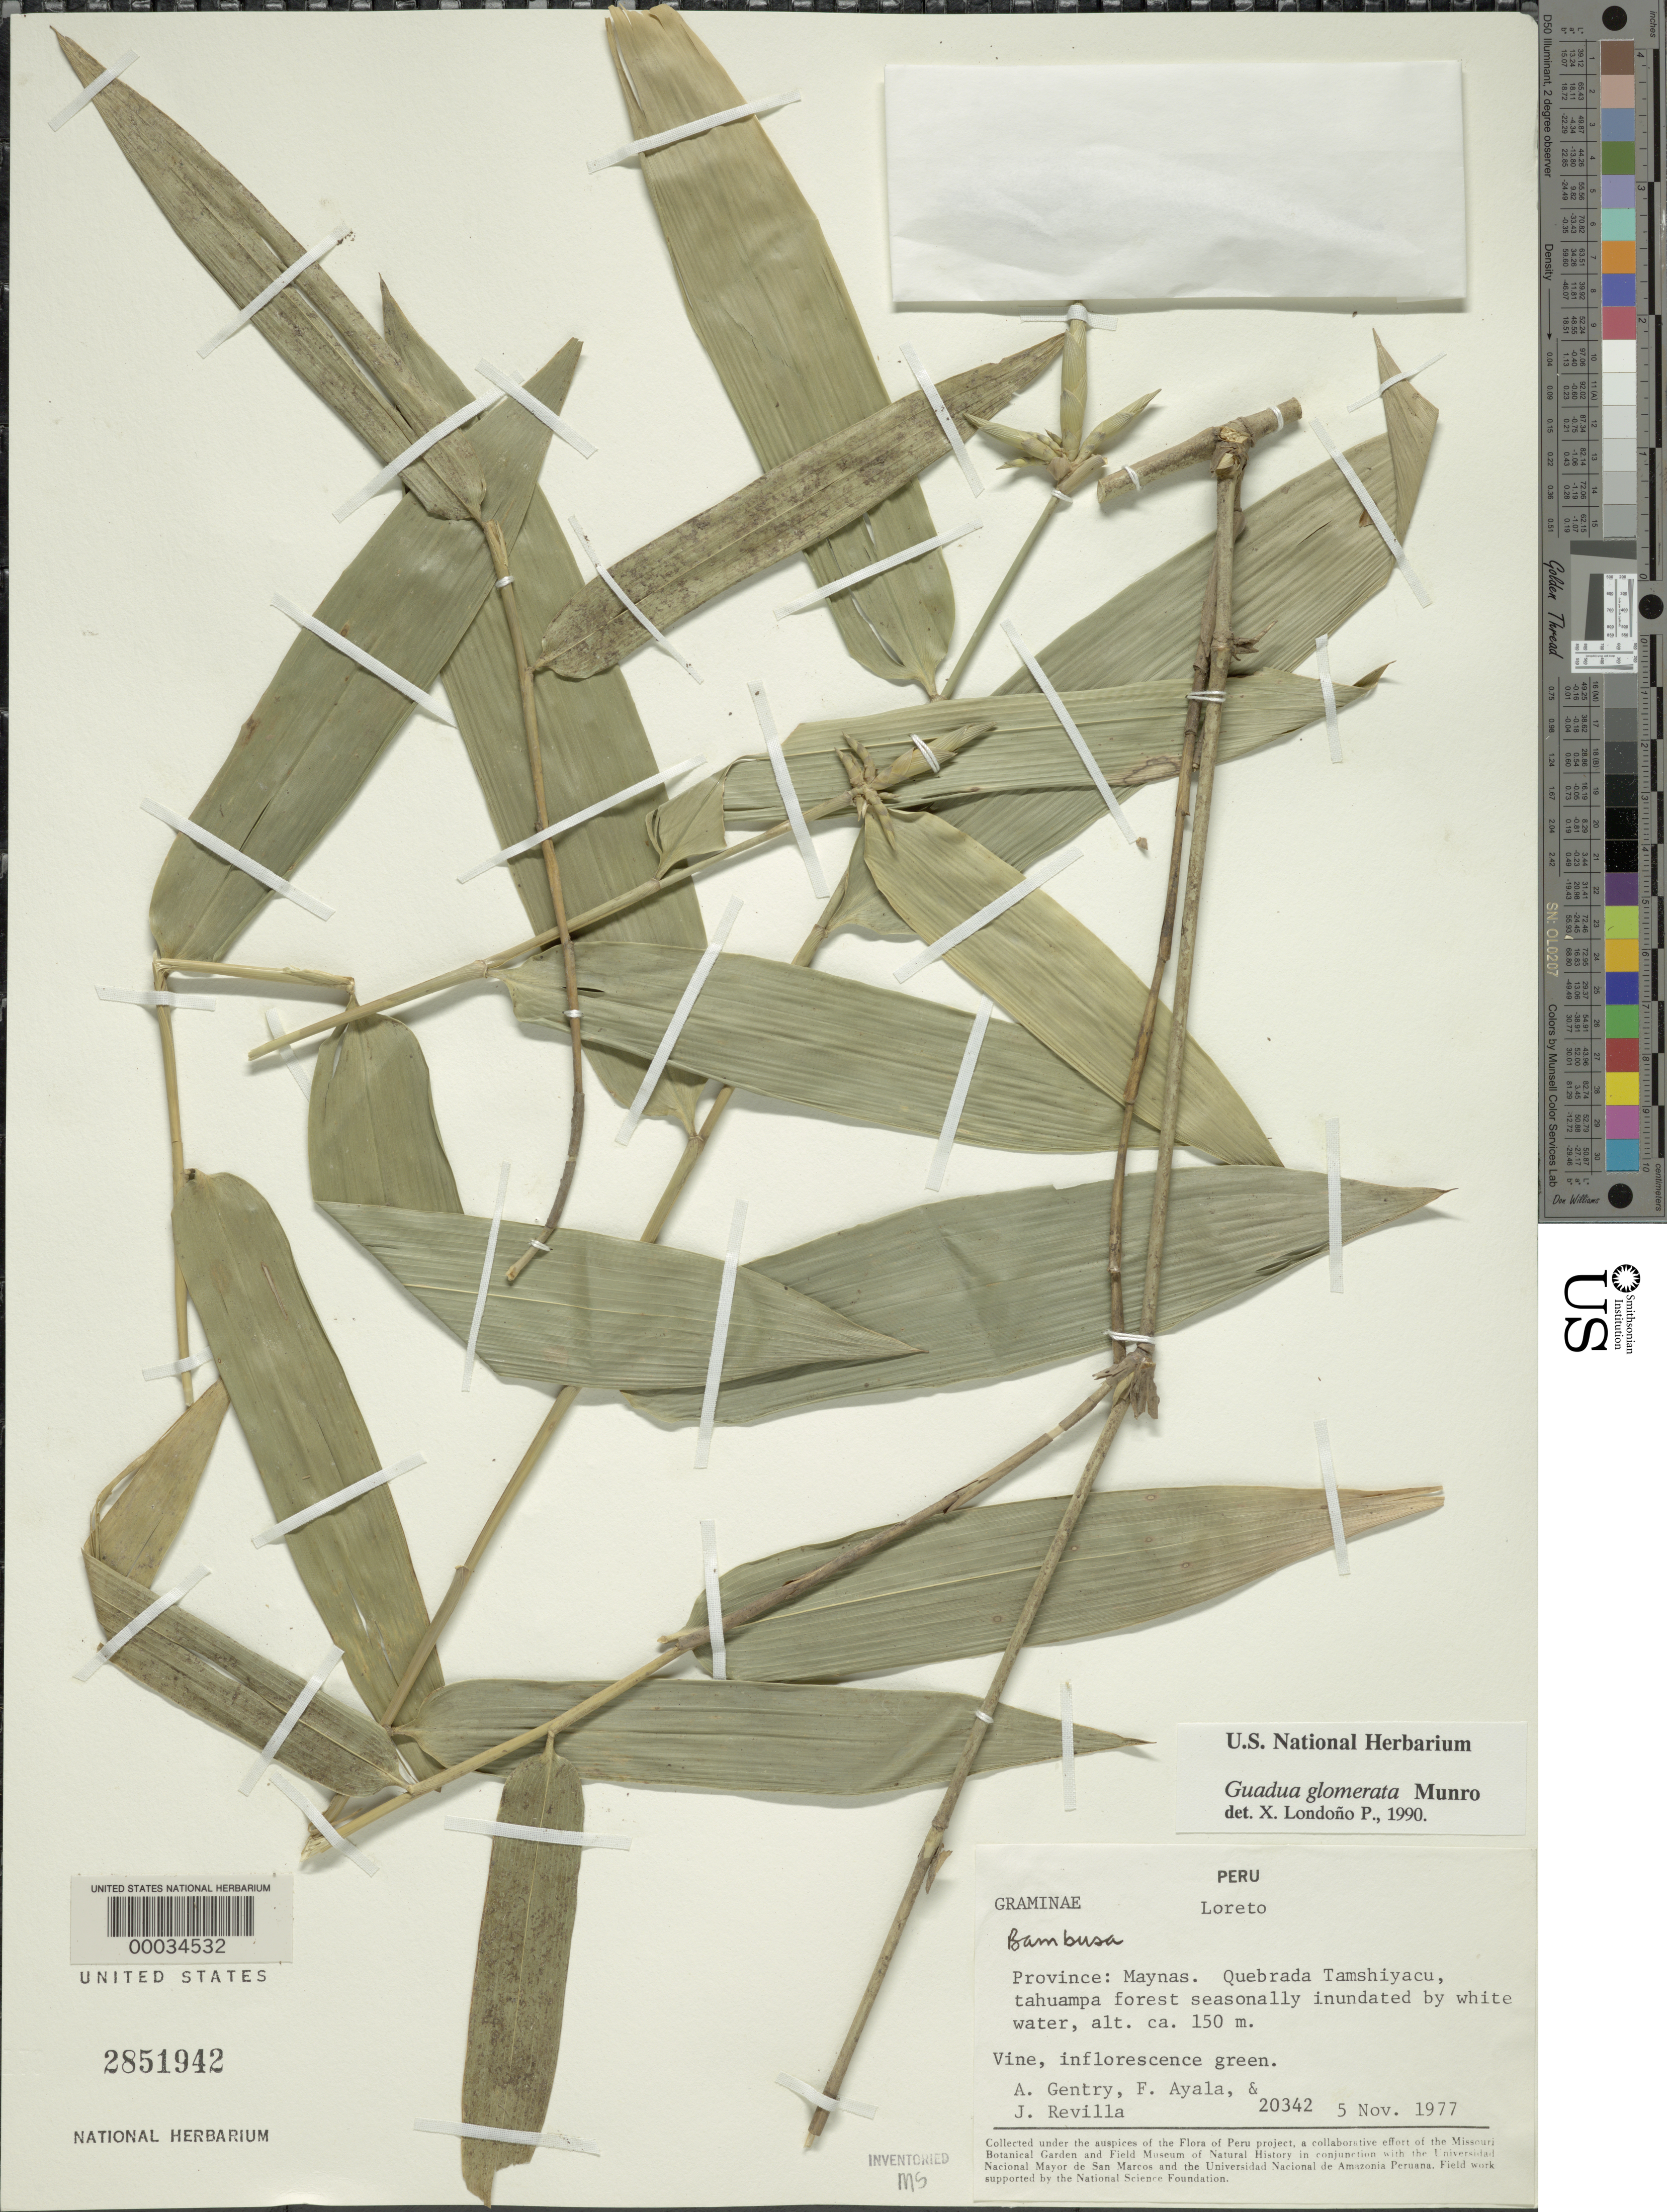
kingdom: Plantae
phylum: Tracheophyta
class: Liliopsida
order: Poales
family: Poaceae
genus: Guadua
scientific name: Guadua glomerata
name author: Munro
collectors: A. H. Gentry, F. Ayala F. & J. Revilla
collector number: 20342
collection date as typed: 05 Nov 1977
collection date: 1977-11-05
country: Peru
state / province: Loreto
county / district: Maynas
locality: Quebrada tamshiyacu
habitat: Tahuampa forest seasonally inundated by white water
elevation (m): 150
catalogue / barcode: US 2851942